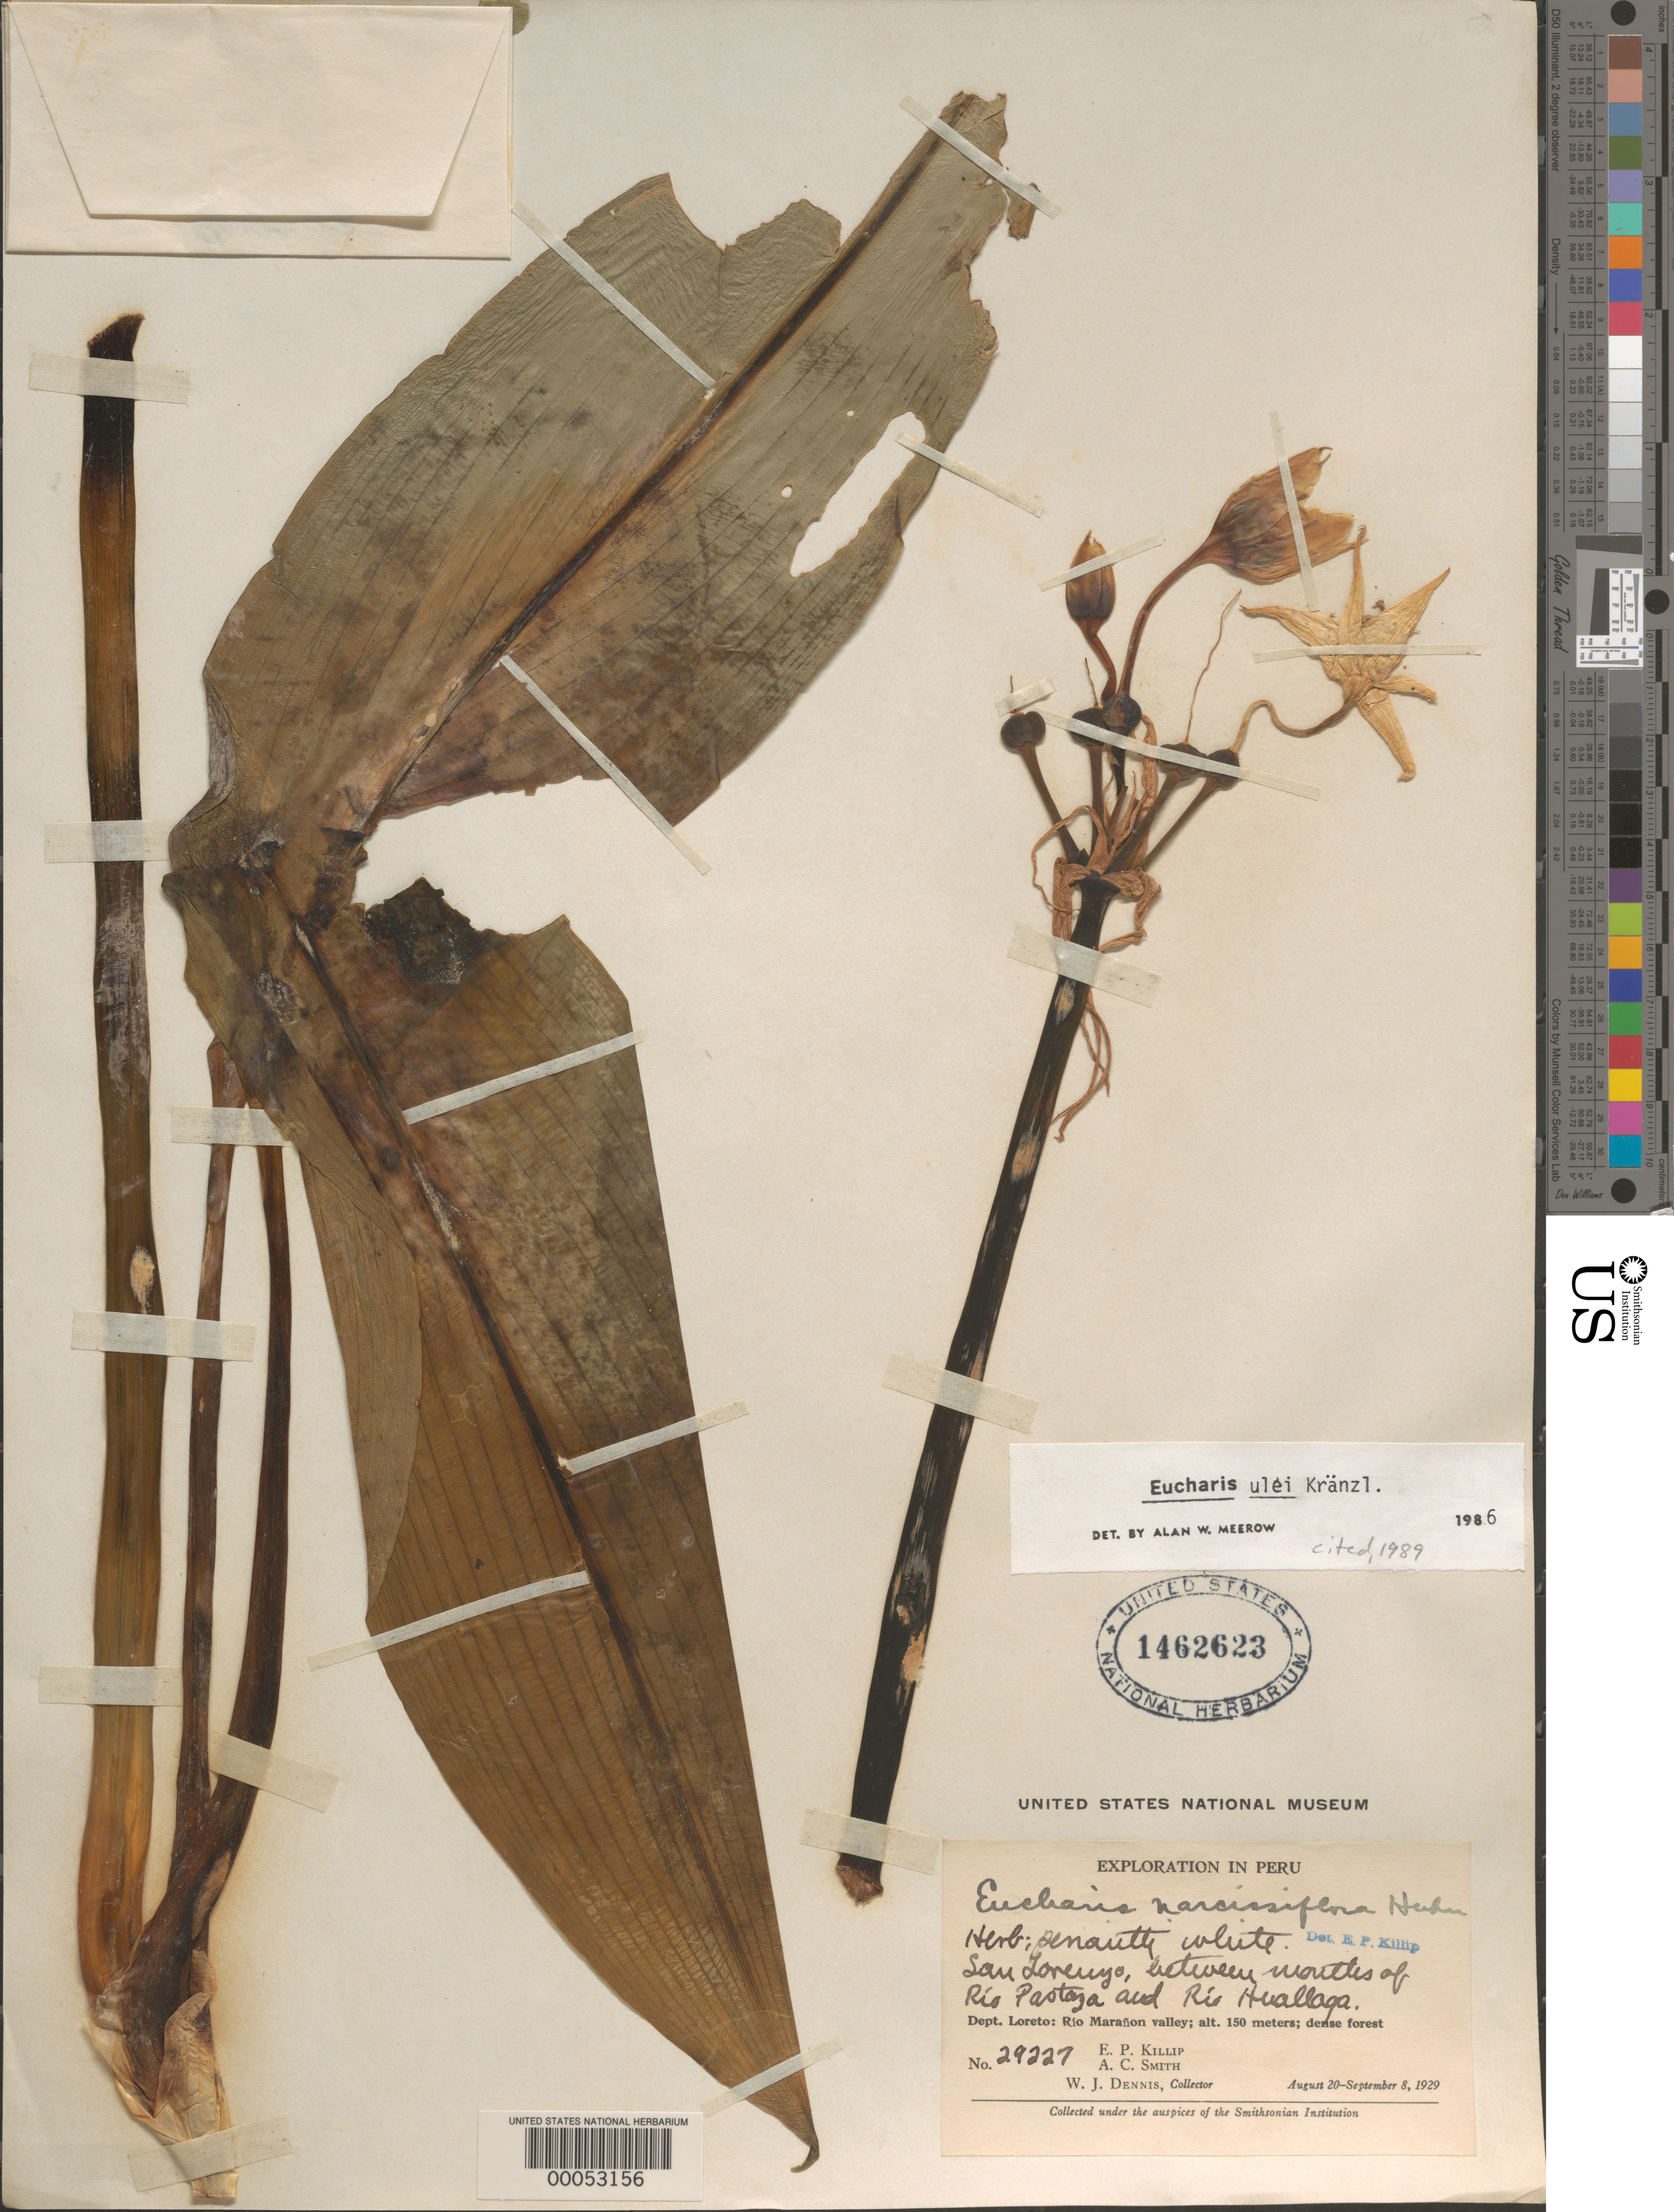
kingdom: Plantae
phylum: Tracheophyta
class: Liliopsida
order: Asparagales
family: Amaryllidaceae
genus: Eucharis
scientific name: Eucharis ulei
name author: Kranzl.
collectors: W. J. Dennis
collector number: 29227 Killip & Smith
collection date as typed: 20 Aug 1929 to 08 Sep 1929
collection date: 1929-08-20/1929-09-08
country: Peru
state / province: Loreto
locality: Rio maranon valley, san lorenzo, between mouths of rio pastaza and rio huallaga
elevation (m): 150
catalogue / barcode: US 1462623